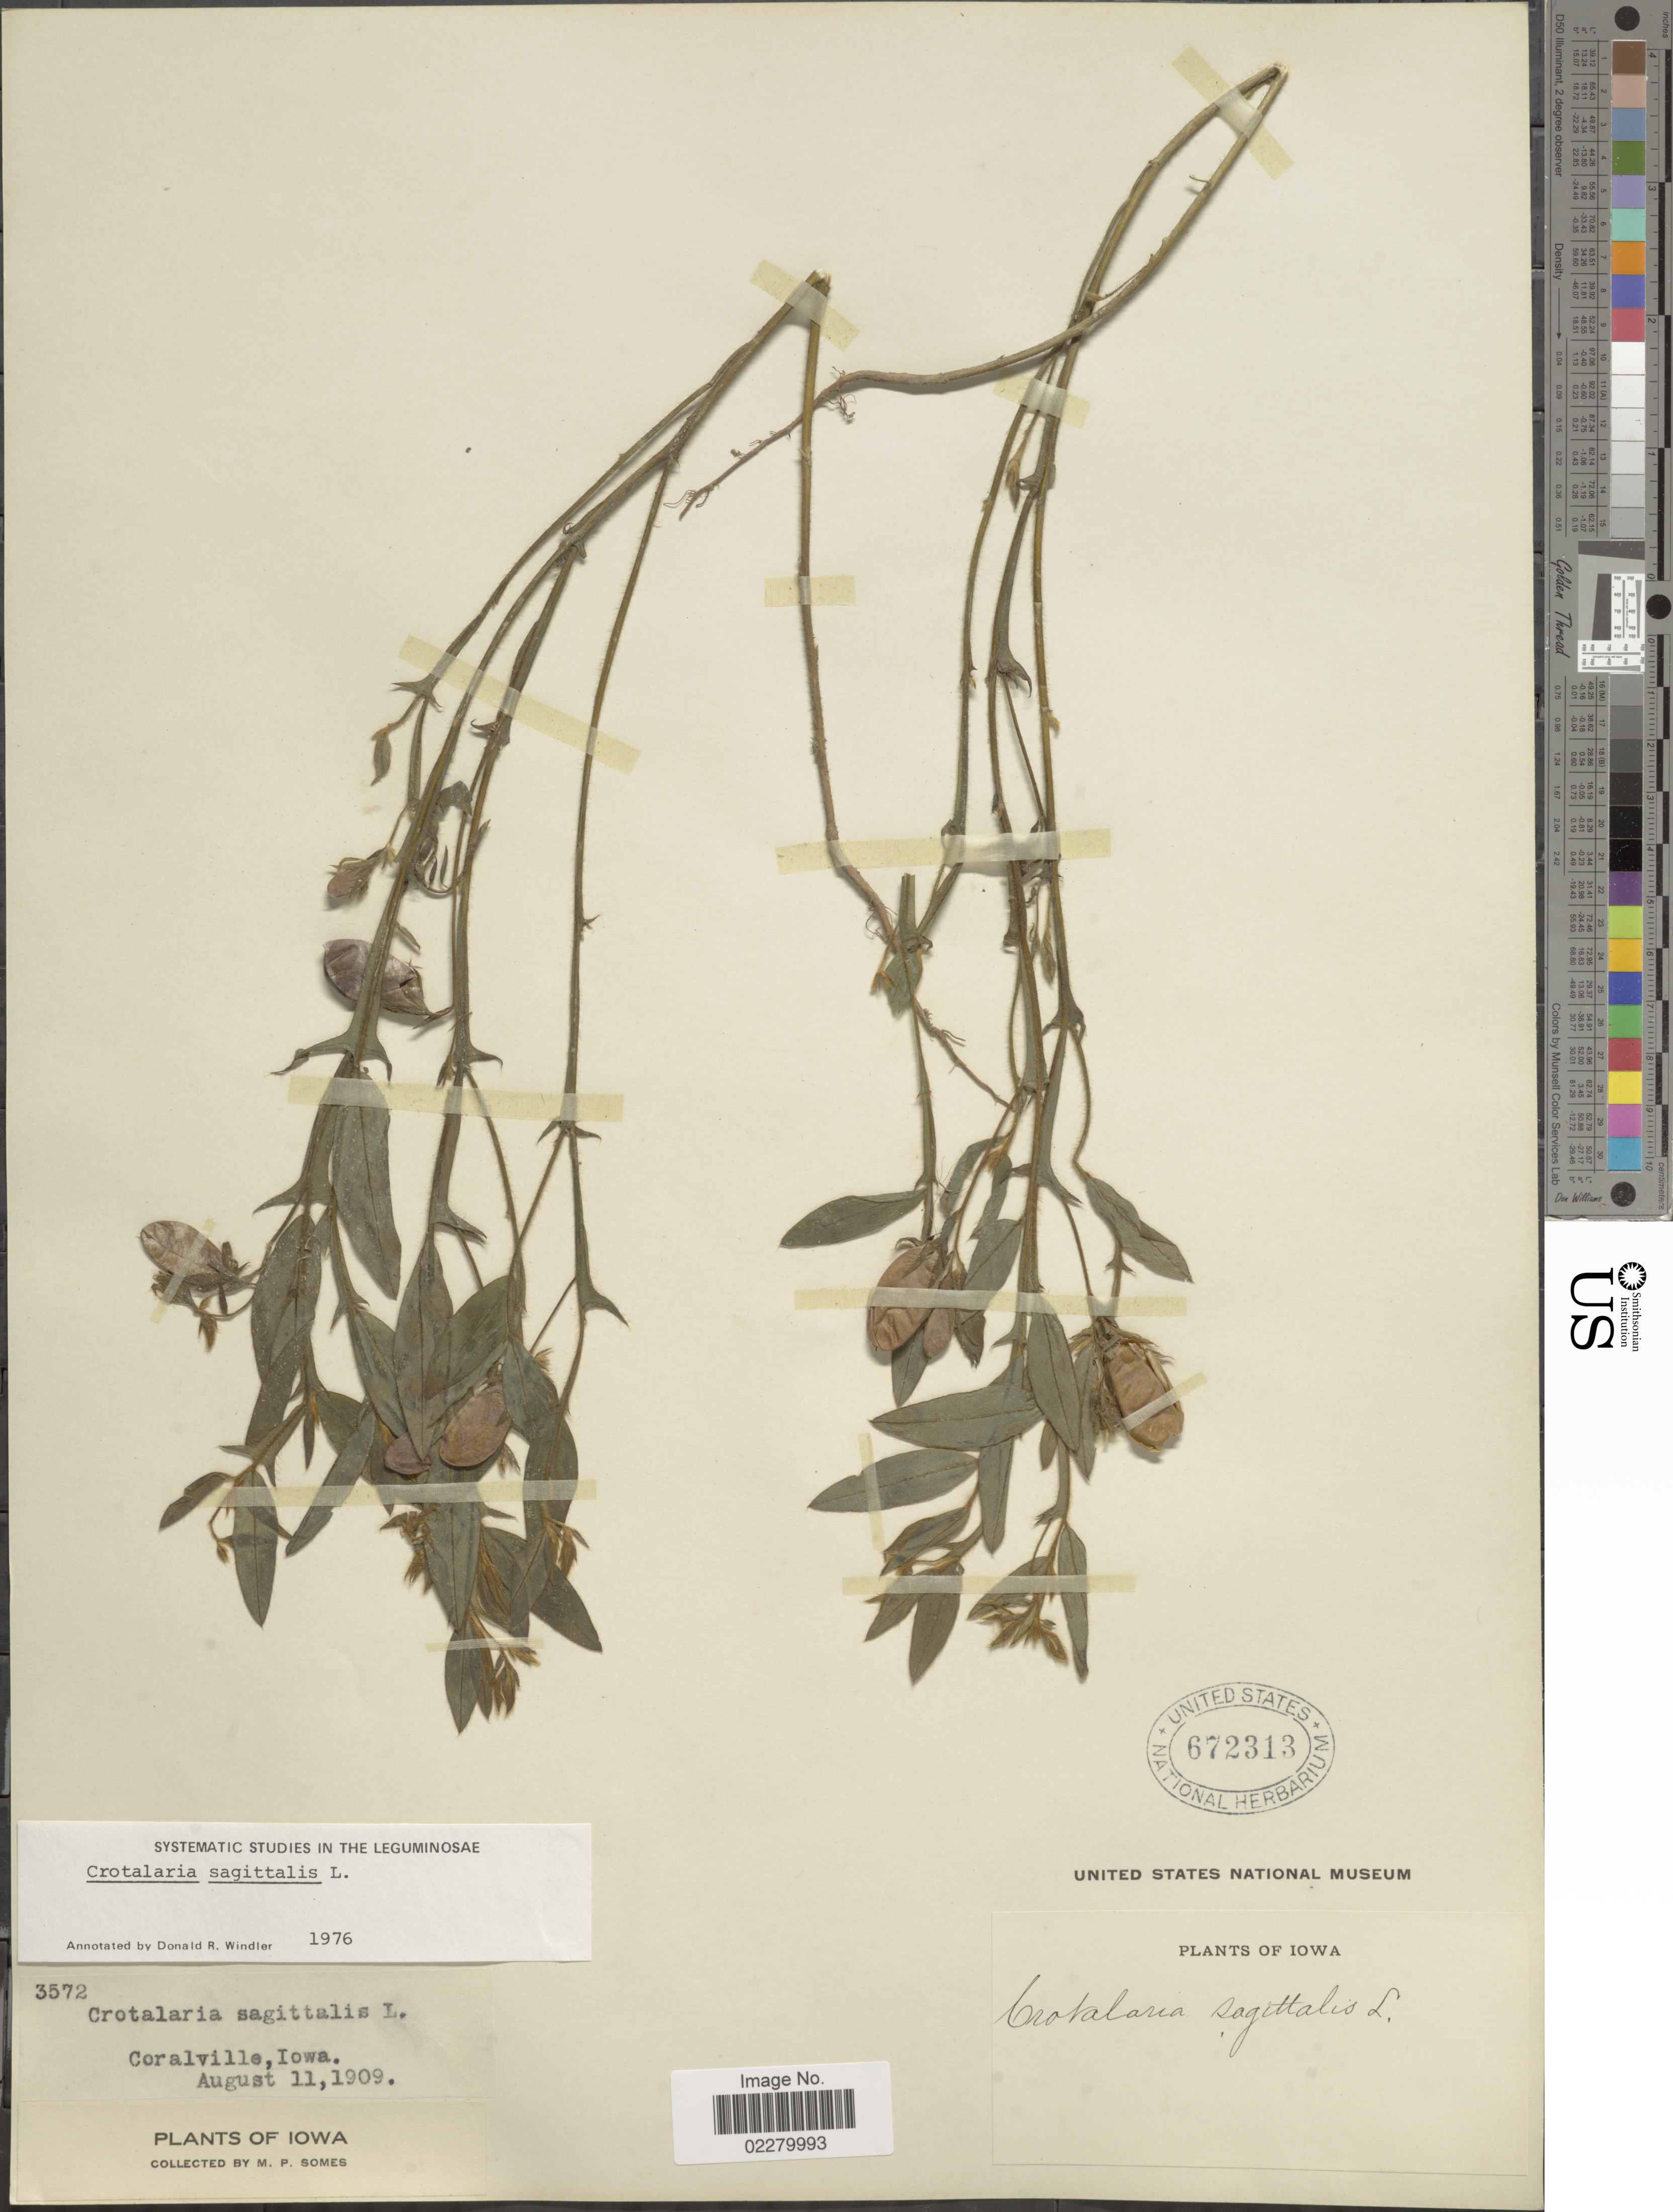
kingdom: Plantae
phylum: Tracheophyta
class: Magnoliopsida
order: Fabales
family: Fabaceae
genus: Crotalaria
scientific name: Crotalaria sagittalis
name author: L.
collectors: M. Somes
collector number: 3572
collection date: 1909-08-11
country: United States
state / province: Iowa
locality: Coralville, Iowa.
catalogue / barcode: US 672313